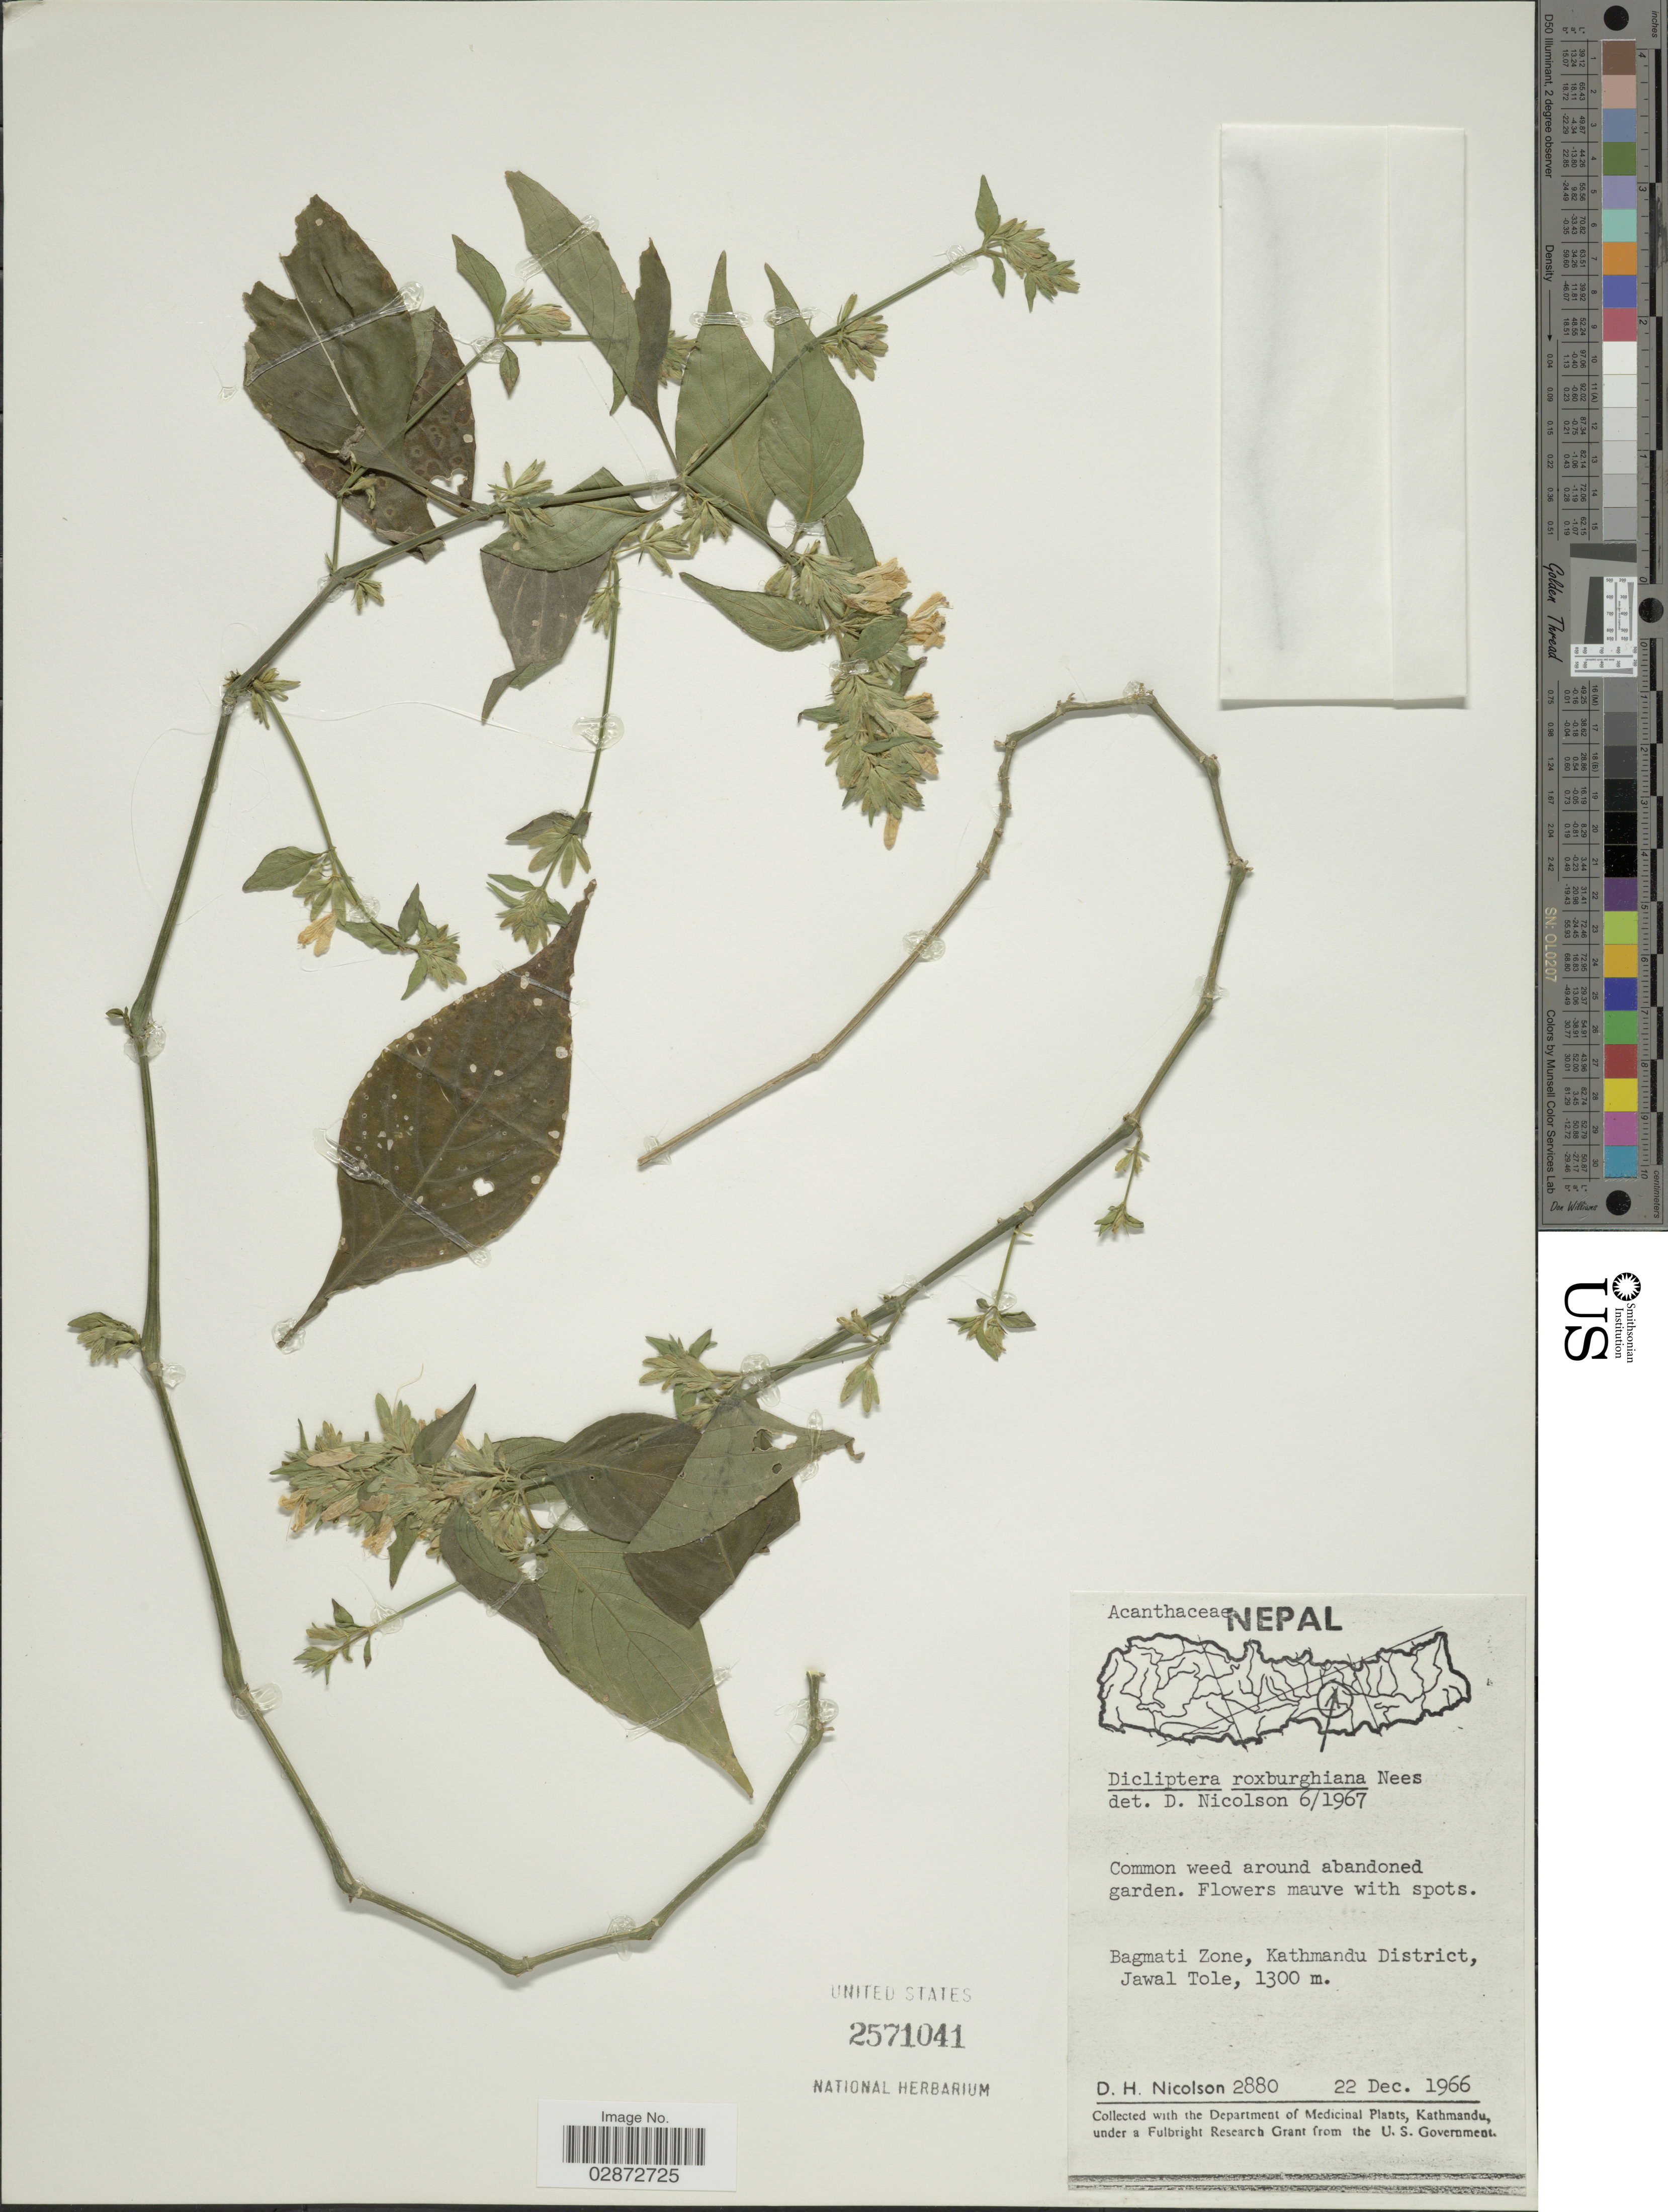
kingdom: Plantae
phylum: Tracheophyta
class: Magnoliopsida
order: Lamiales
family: Acanthaceae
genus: Dicliptera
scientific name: Dicliptera roxburghiana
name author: Nees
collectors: D. H. Nicolson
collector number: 2880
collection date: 1966-12-22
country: Nepal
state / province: Bagmati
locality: Bagmati Zone, Kathmandu District, Jawal Tole.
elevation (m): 1300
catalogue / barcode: US 2571041